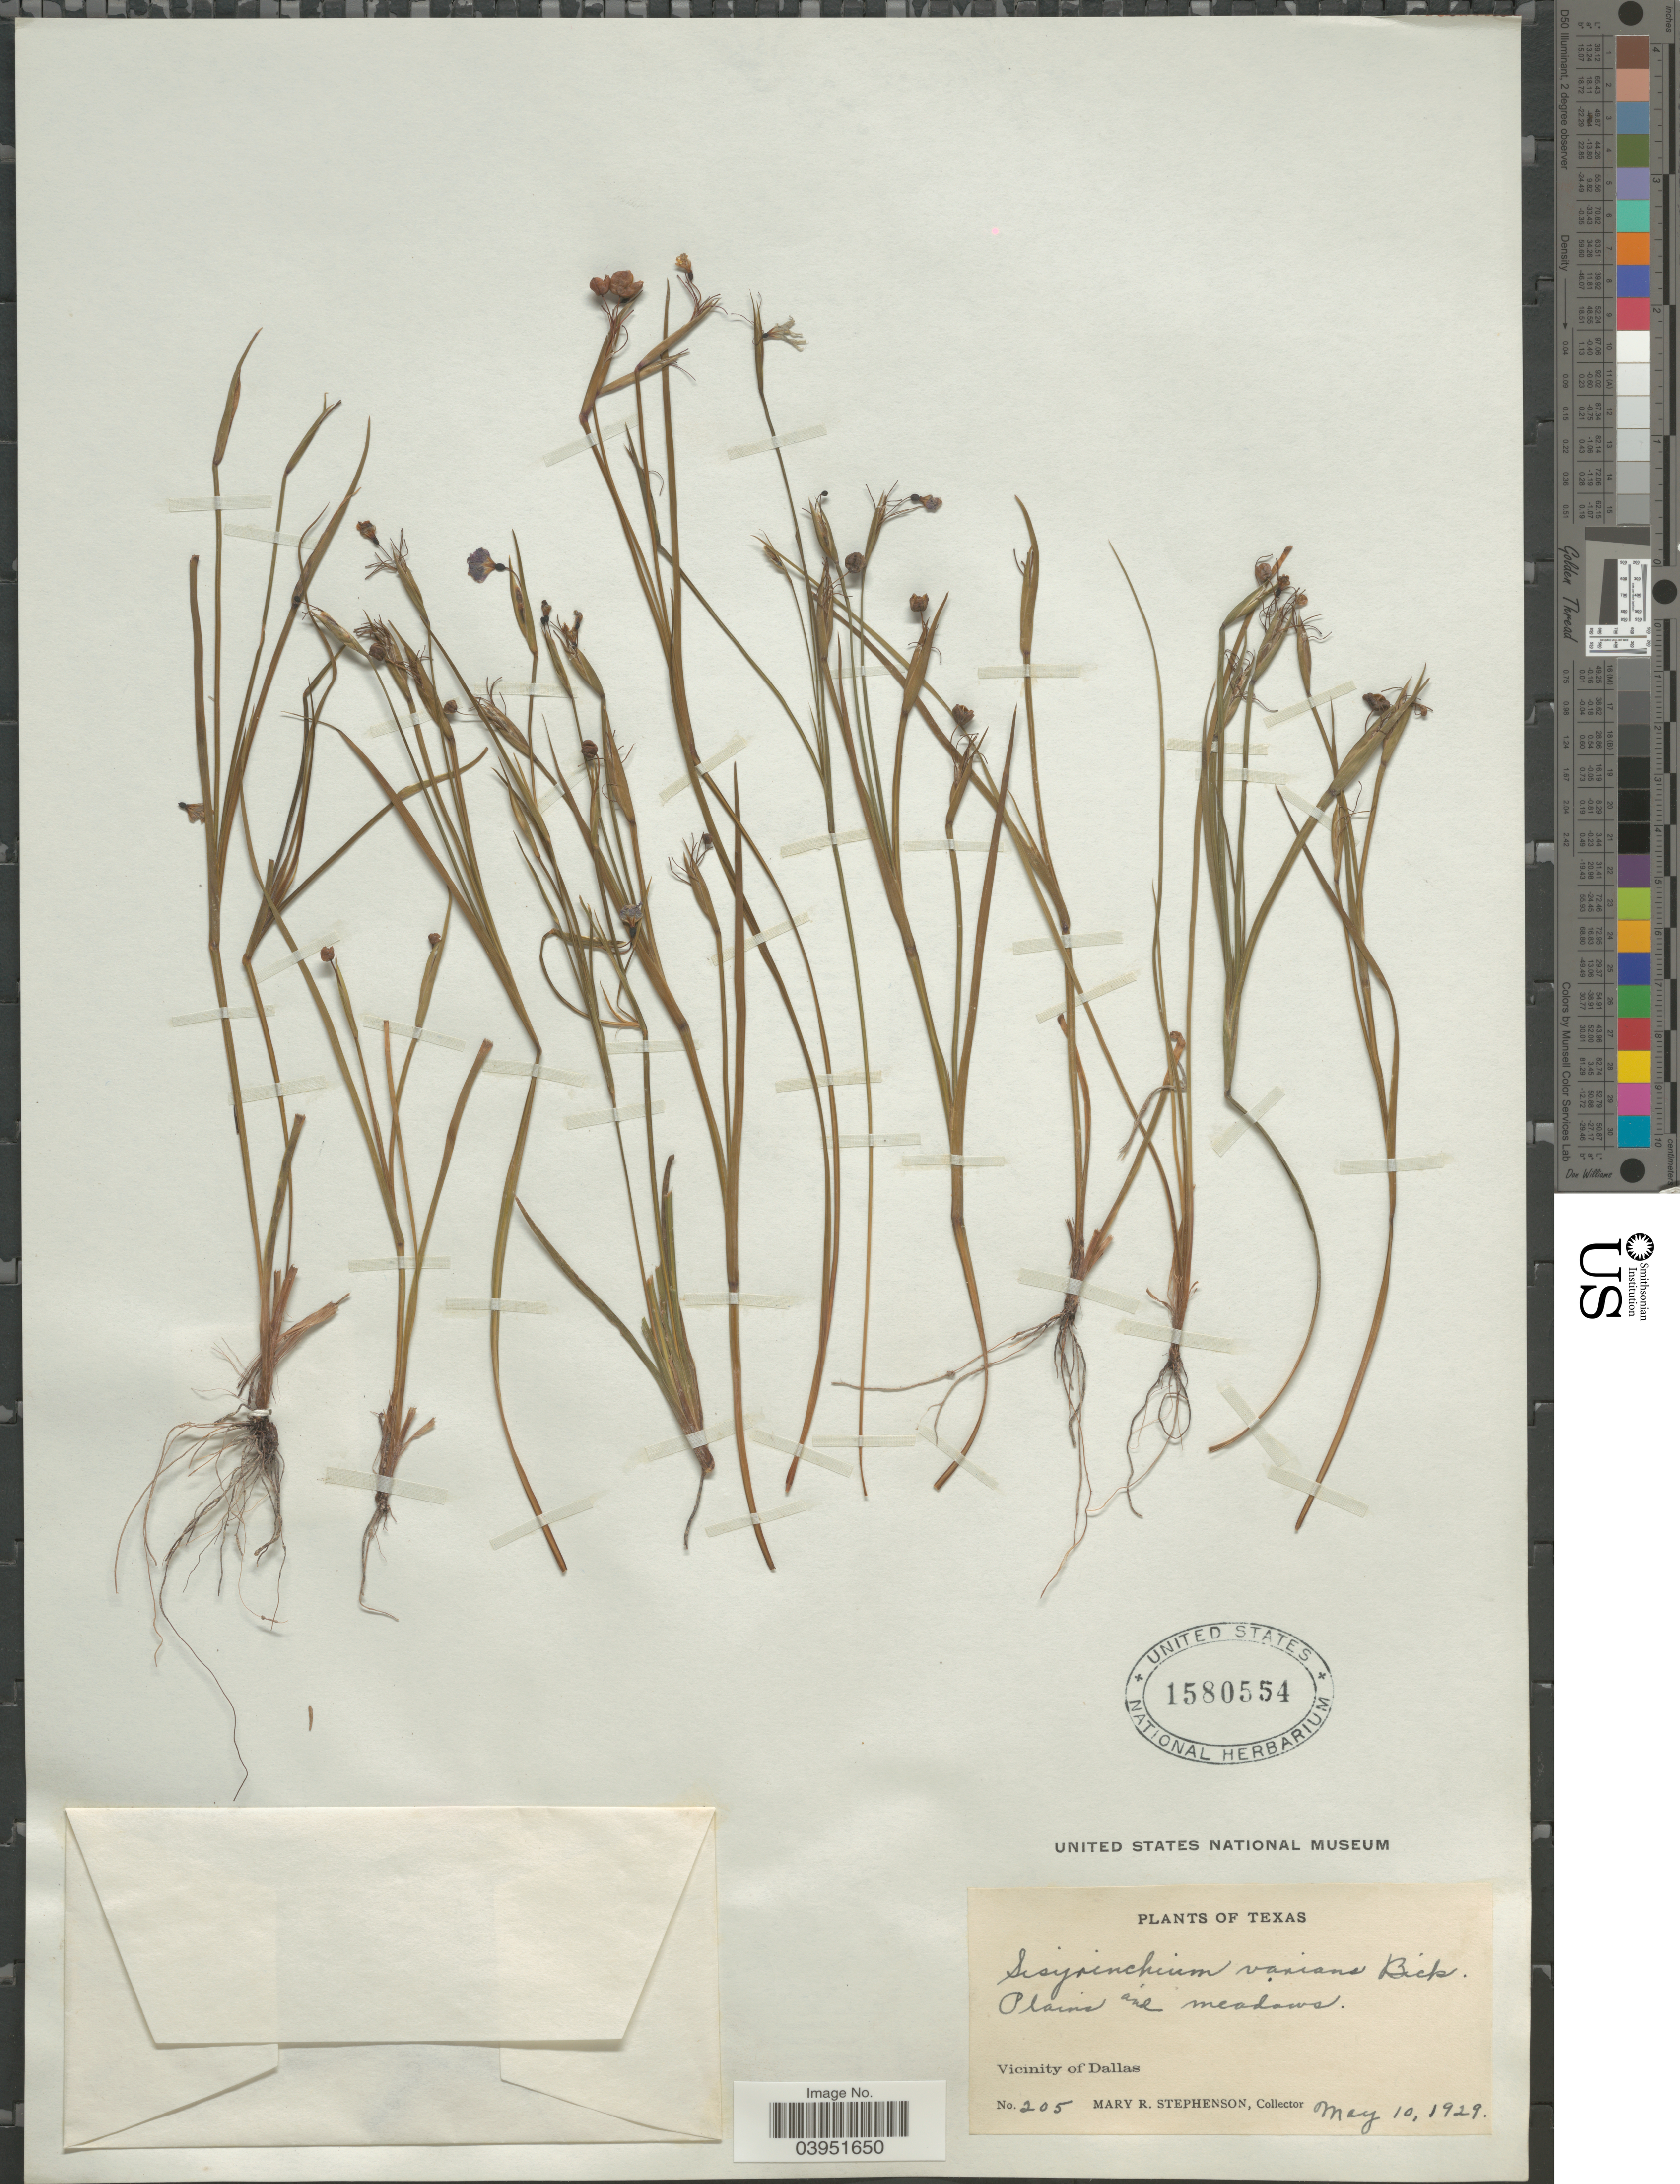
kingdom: Plantae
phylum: Tracheophyta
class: Liliopsida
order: Asparagales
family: Iridaceae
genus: Sisyrinchium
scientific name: Sisyrinchium varians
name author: E.P. Bicknell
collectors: M. Stephenson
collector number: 205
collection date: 1929-05-10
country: United States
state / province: Texas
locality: Vicinity of Dallas.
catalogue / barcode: US 1580554